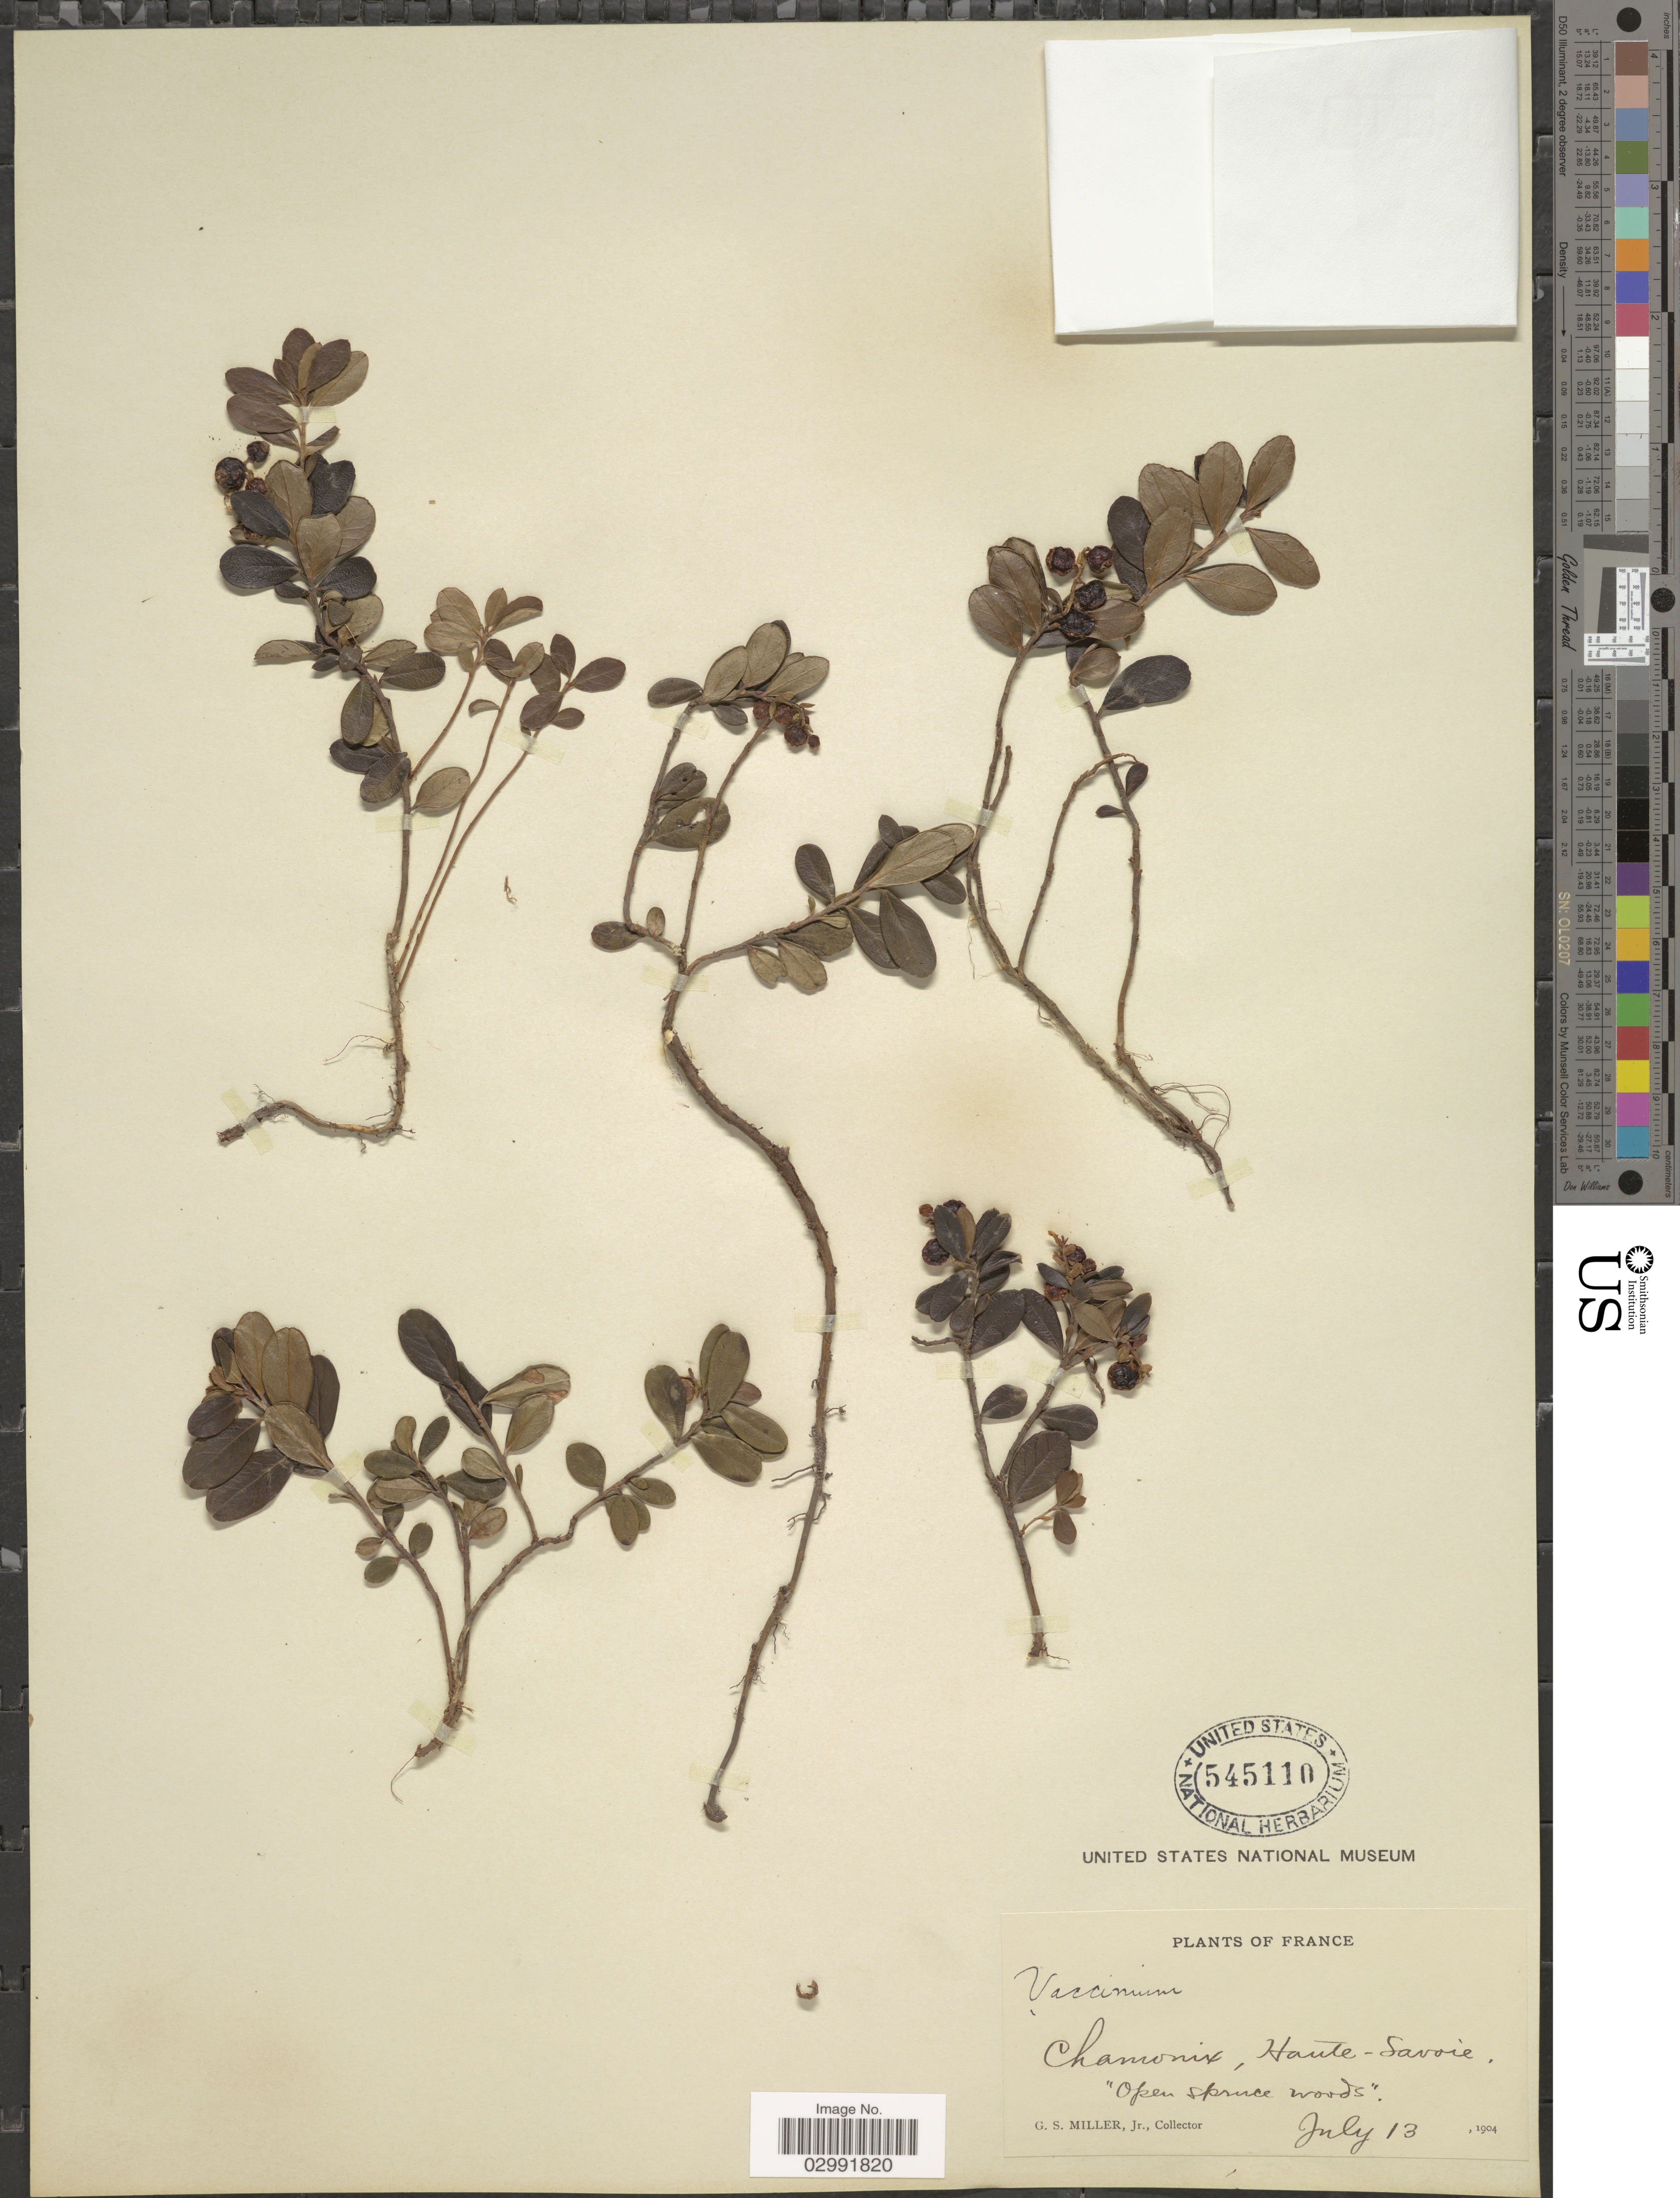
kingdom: Plantae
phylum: Tracheophyta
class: Magnoliopsida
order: Ericales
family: Ericaceae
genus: Vaccinium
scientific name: Vaccinium vitis-idaea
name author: L.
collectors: G. S. Miller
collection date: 1904-07-13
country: France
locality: Chamonix, Haute-Savoie.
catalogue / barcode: US 545110